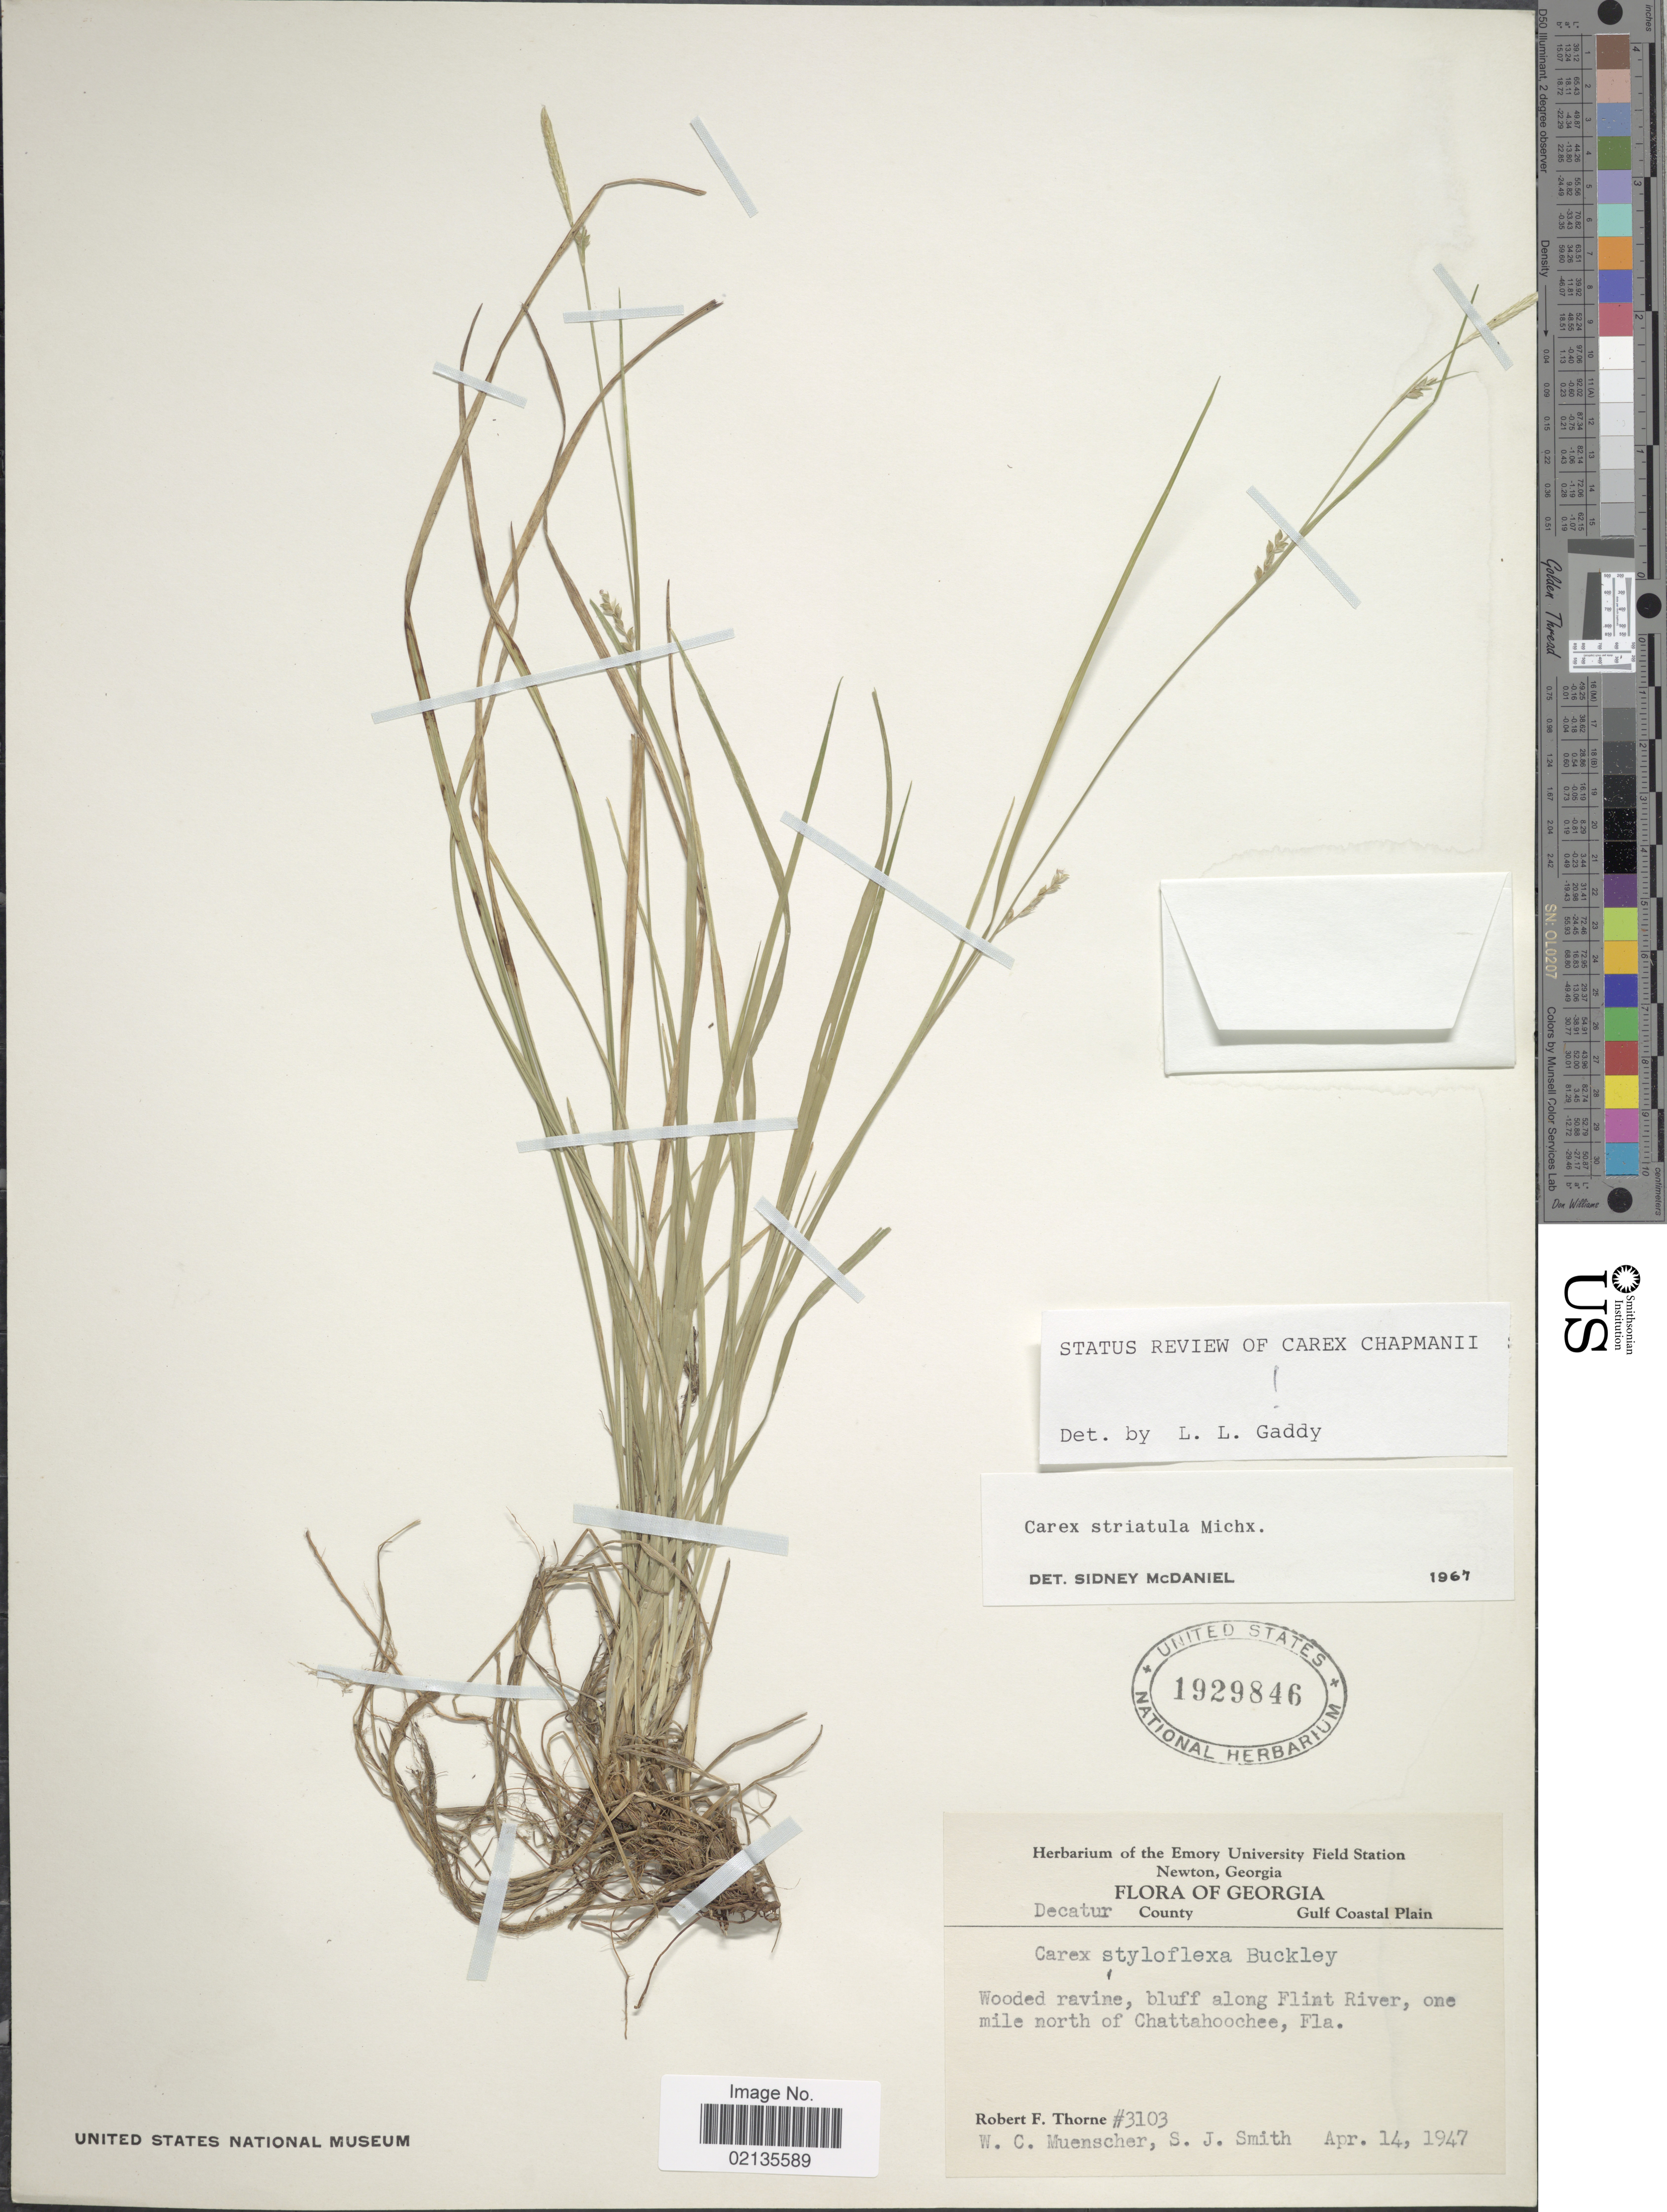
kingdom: Plantae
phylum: Tracheophyta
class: Liliopsida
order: Poales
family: Cyperaceae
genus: Carex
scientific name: Carex striatula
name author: Michx.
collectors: R. F. Thorne, W. Muenscher & S. Smith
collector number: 3103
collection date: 1947-04-14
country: United States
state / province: Georgia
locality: Decatur County, Gulf Coastal Plain, wooded ravine, bluff along Flint River, one mile north of Chattahoochee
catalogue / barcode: US 1929846